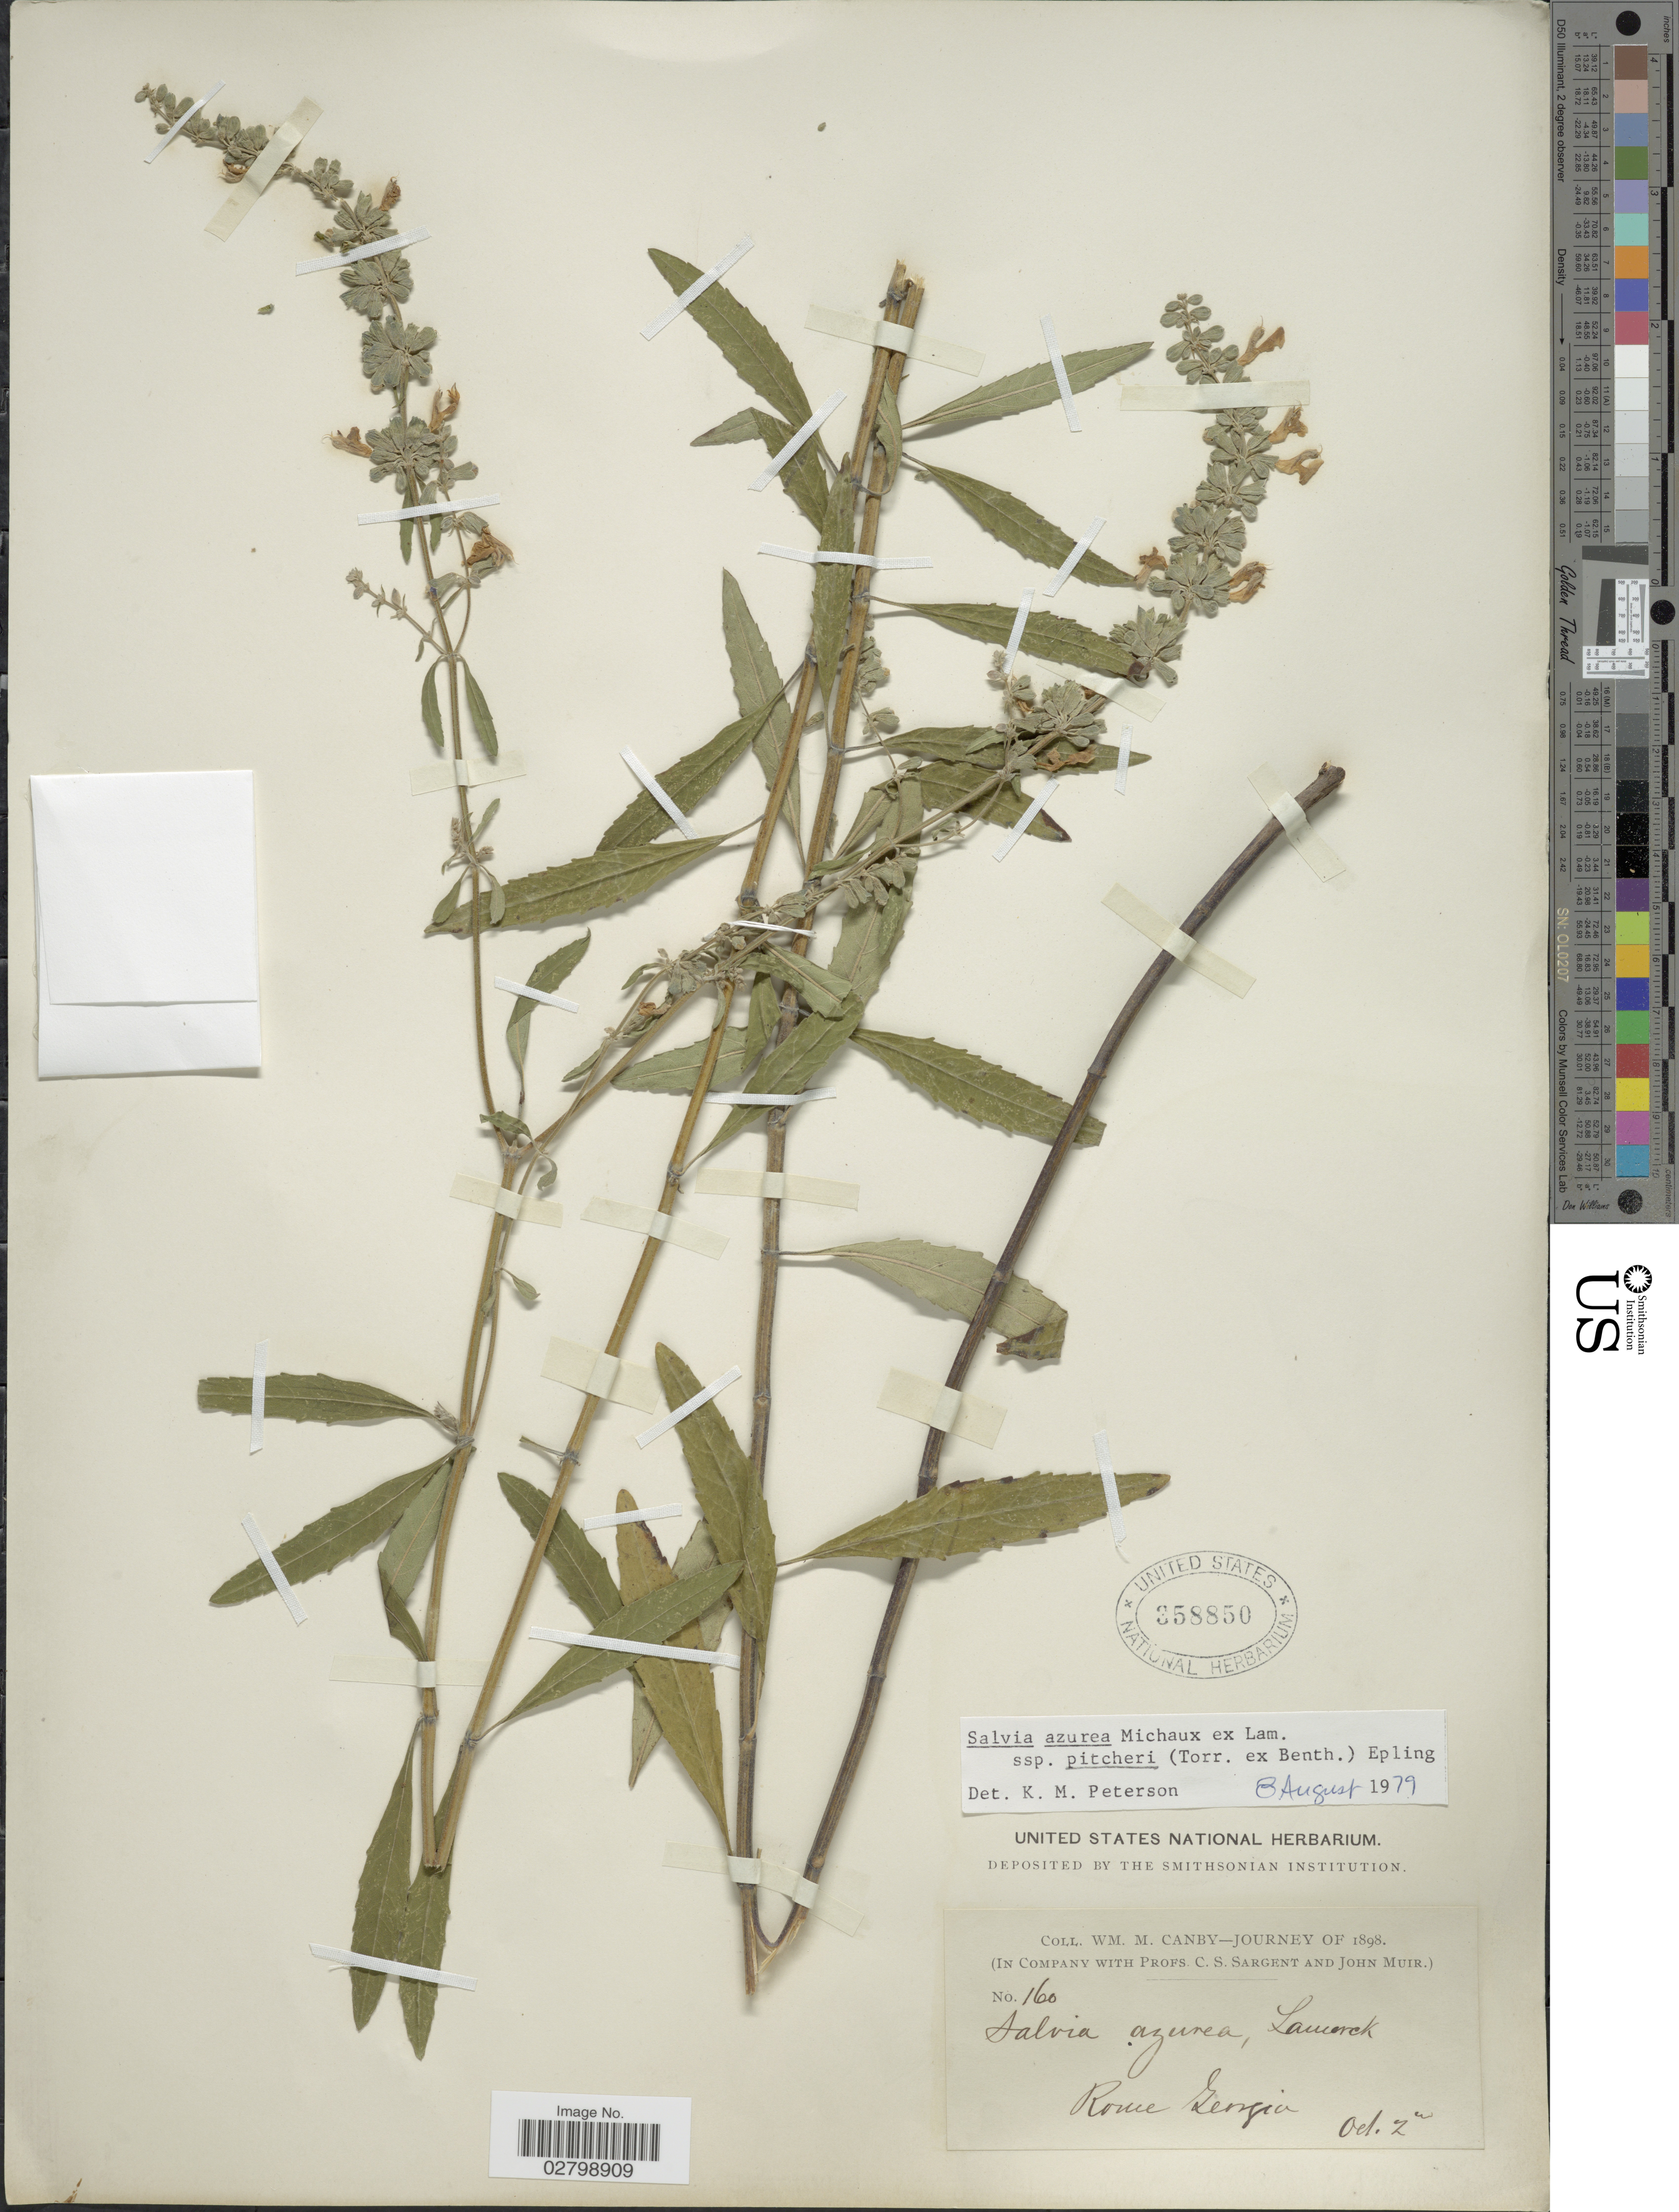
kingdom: Plantae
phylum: Tracheophyta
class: Magnoliopsida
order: Lamiales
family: Lamiaceae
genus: Salvia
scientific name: Salvia azurea subsp. pitcheri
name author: Michx. ex Lam.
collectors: W. M. Canby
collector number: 160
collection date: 1898-10-02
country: United States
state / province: Georgia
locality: Rome.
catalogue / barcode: US 358850